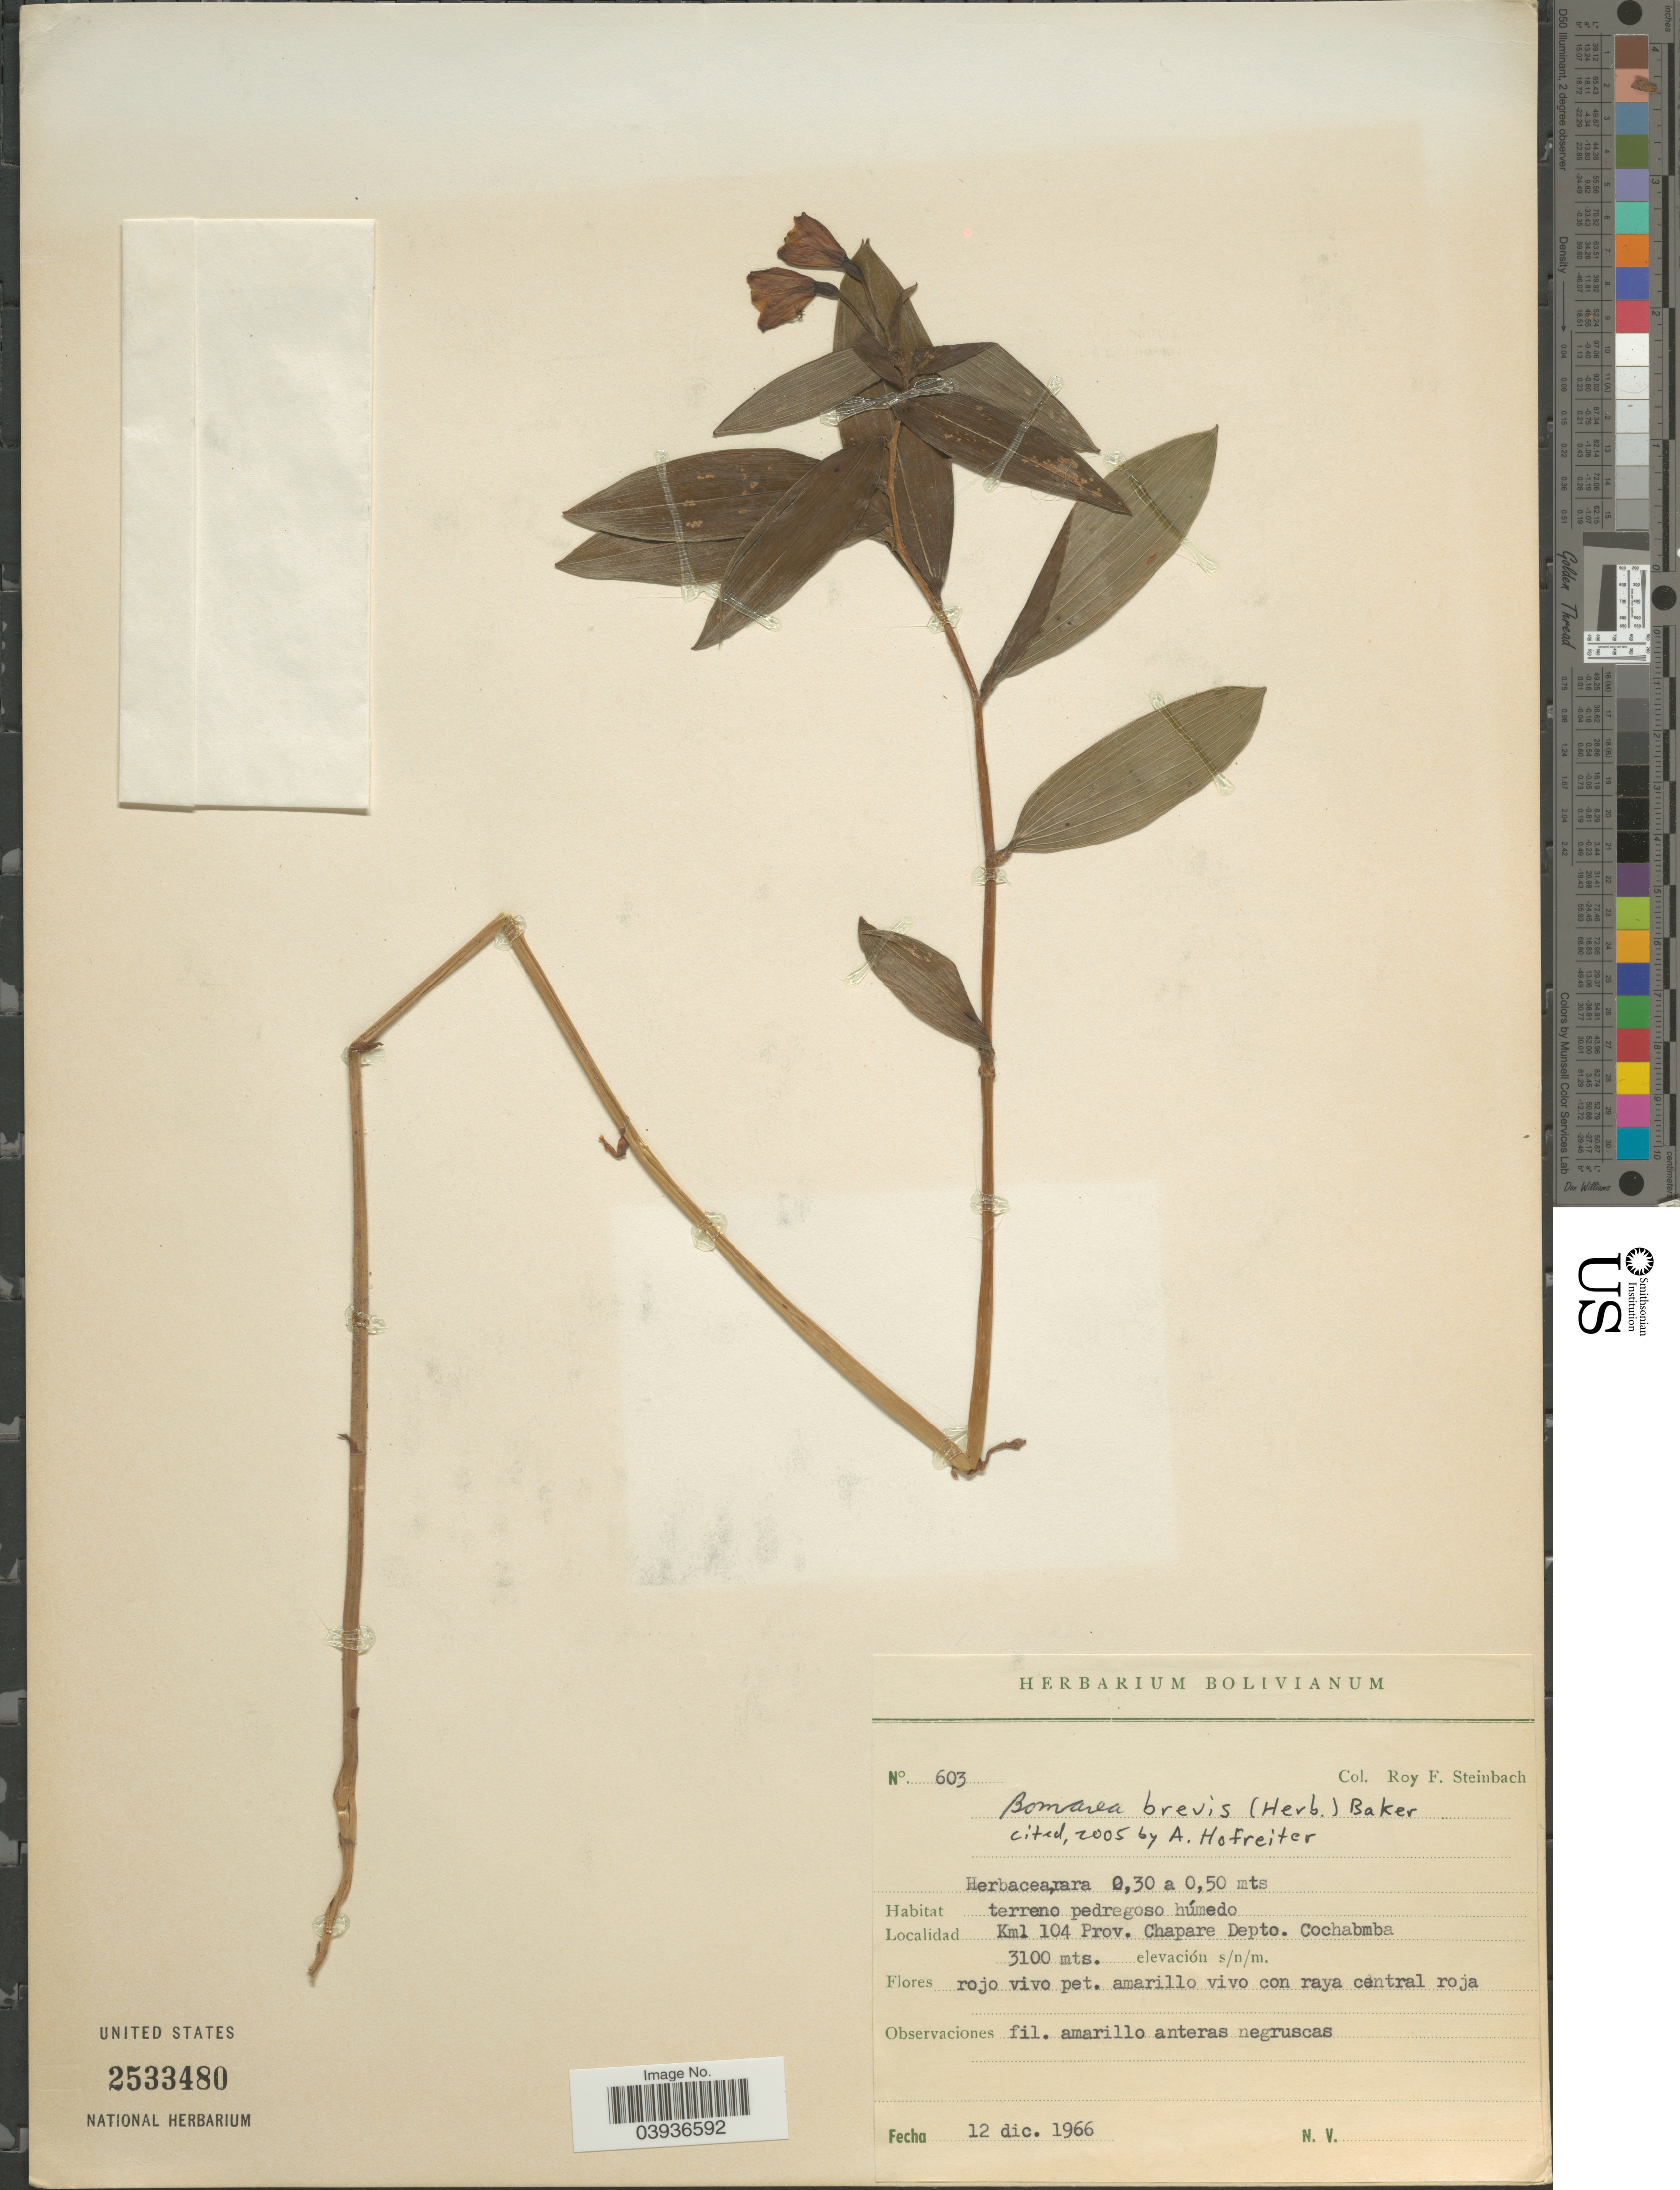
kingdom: Plantae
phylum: Tracheophyta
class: Liliopsida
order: Liliales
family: Alstroemeriaceae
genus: Bomarea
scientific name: Bomarea brevis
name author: (Herb.) Baker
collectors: R. F. Steinbach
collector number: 603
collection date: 1966-12-12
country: Bolivia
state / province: Cochabamba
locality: Km1 104 Prov. Chapare Depto. Cochabamba.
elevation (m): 3100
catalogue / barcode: US 2533480